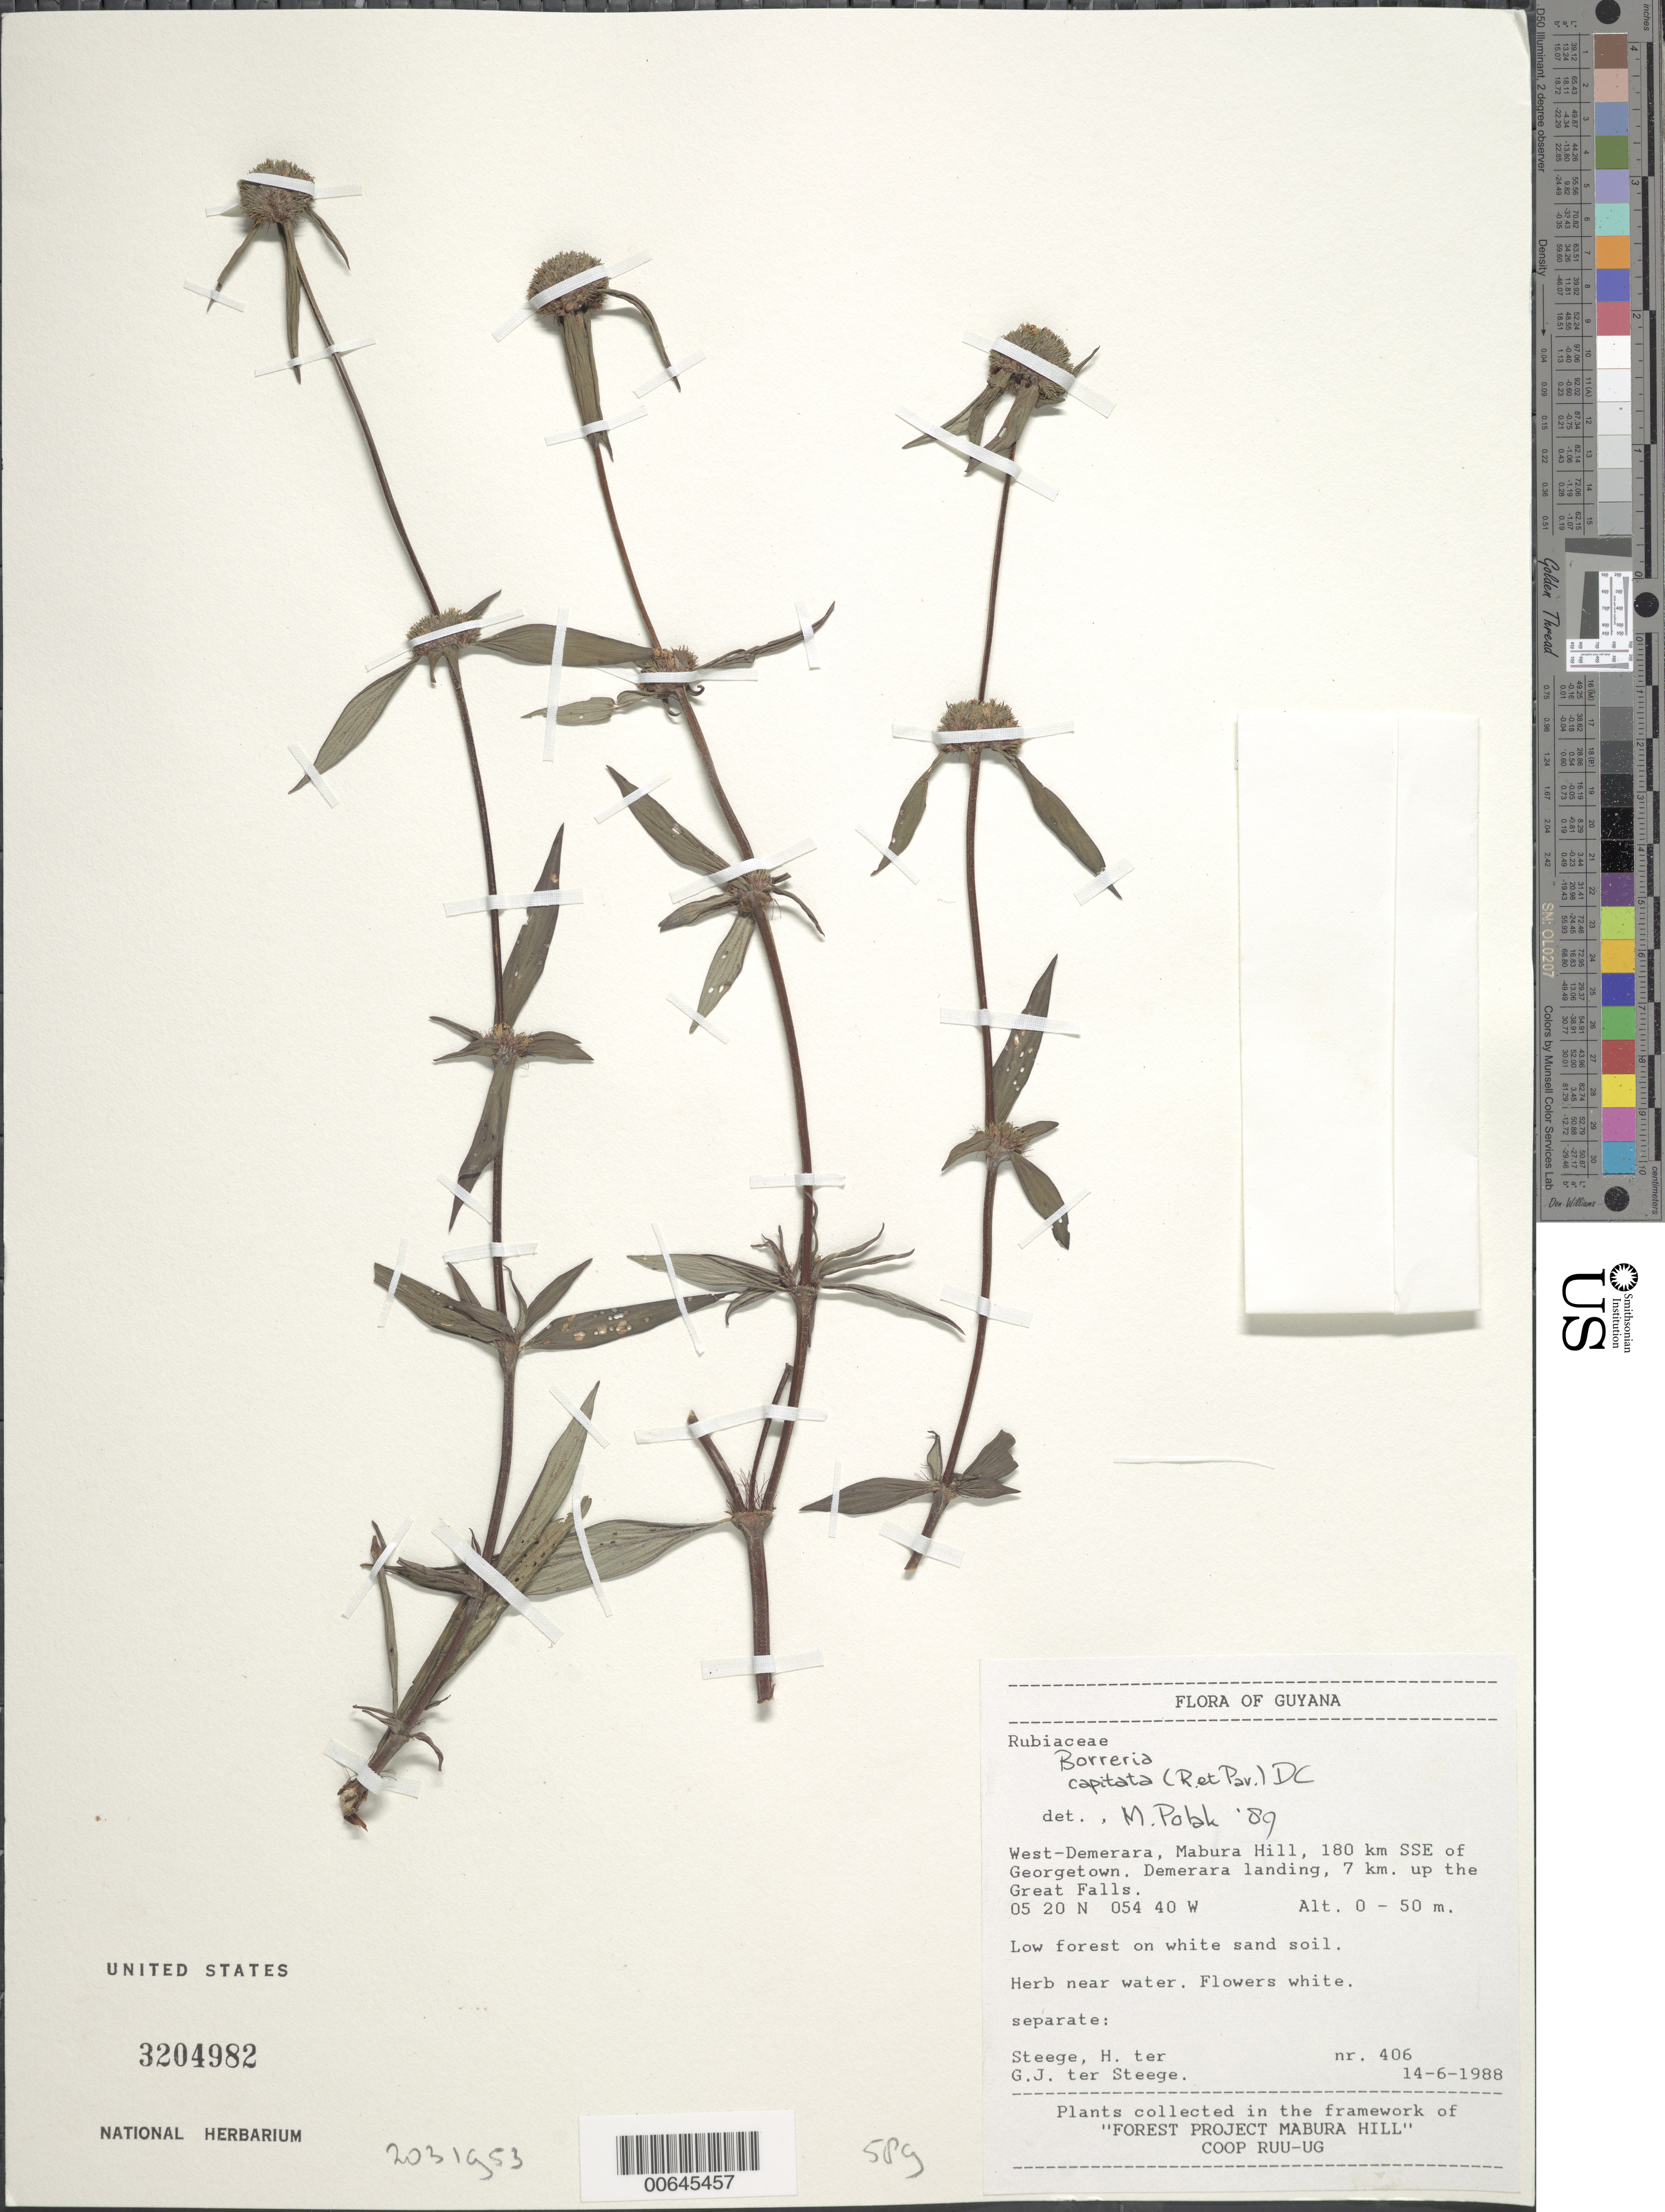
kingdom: Plantae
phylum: Tracheophyta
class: Magnoliopsida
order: Gentianales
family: Rubiaceae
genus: Spermacoce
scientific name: Spermacoce capitata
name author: Ruiz & Pav.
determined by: Delprete, P. G., Herb. de Guyane Cay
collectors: H. ter Steege, P. De Jager & H. ter Steege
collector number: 406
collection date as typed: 14-Jun-88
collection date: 1988-06-14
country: Guyana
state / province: U. Demerara-Berbice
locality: Mabura Hill, 180 km SSE of Georgetown, Mabura main road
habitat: Low forest on white sand soil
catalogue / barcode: US 3204982